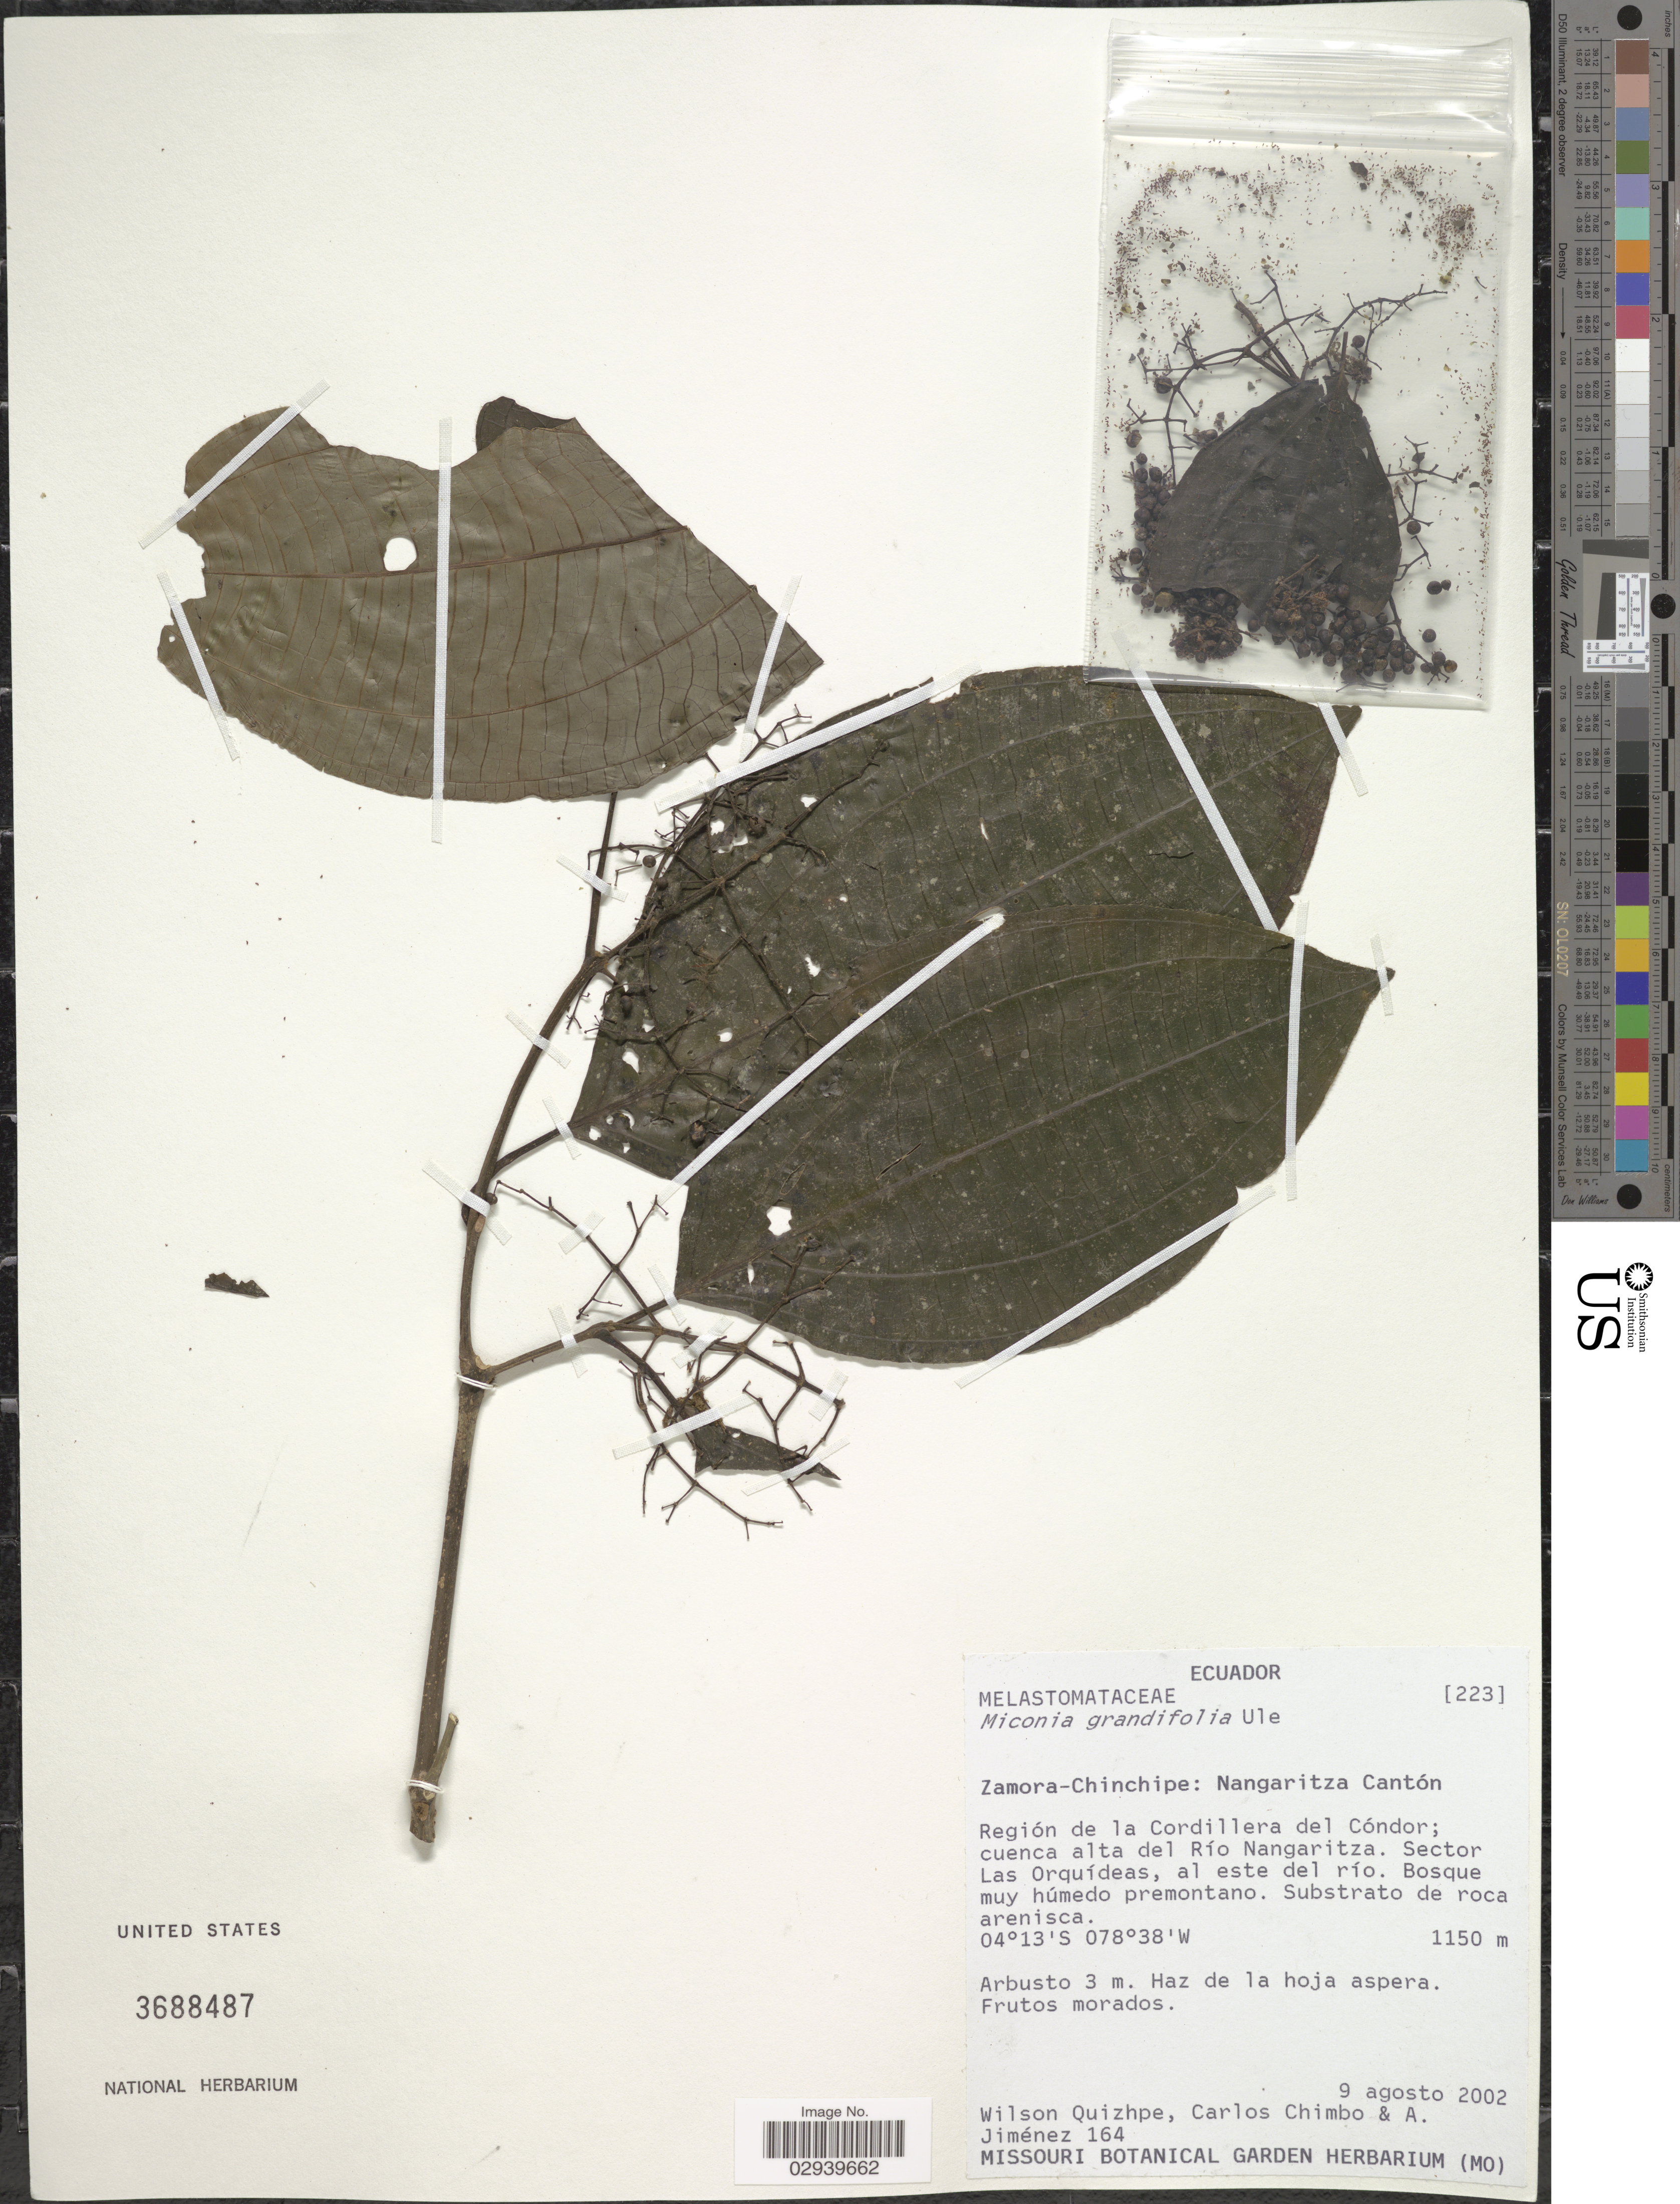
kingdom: Plantae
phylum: Tracheophyta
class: Magnoliopsida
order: Myrtales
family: Melastomataceae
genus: Miconia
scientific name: Miconia grandifolia Ule, nom. illeg.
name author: Ule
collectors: W. Quizhpe, C. Chimbo & A. Jiménez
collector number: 164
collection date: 2002-08-09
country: Ecuador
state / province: Zamora-Chinchipe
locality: Nangaritza Cantón, Región de la Cordillera del Cóndor; cuenca alta del Río Nangaritza. Sector Las Orquídeas, al este del río.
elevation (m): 1150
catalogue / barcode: US 3688487